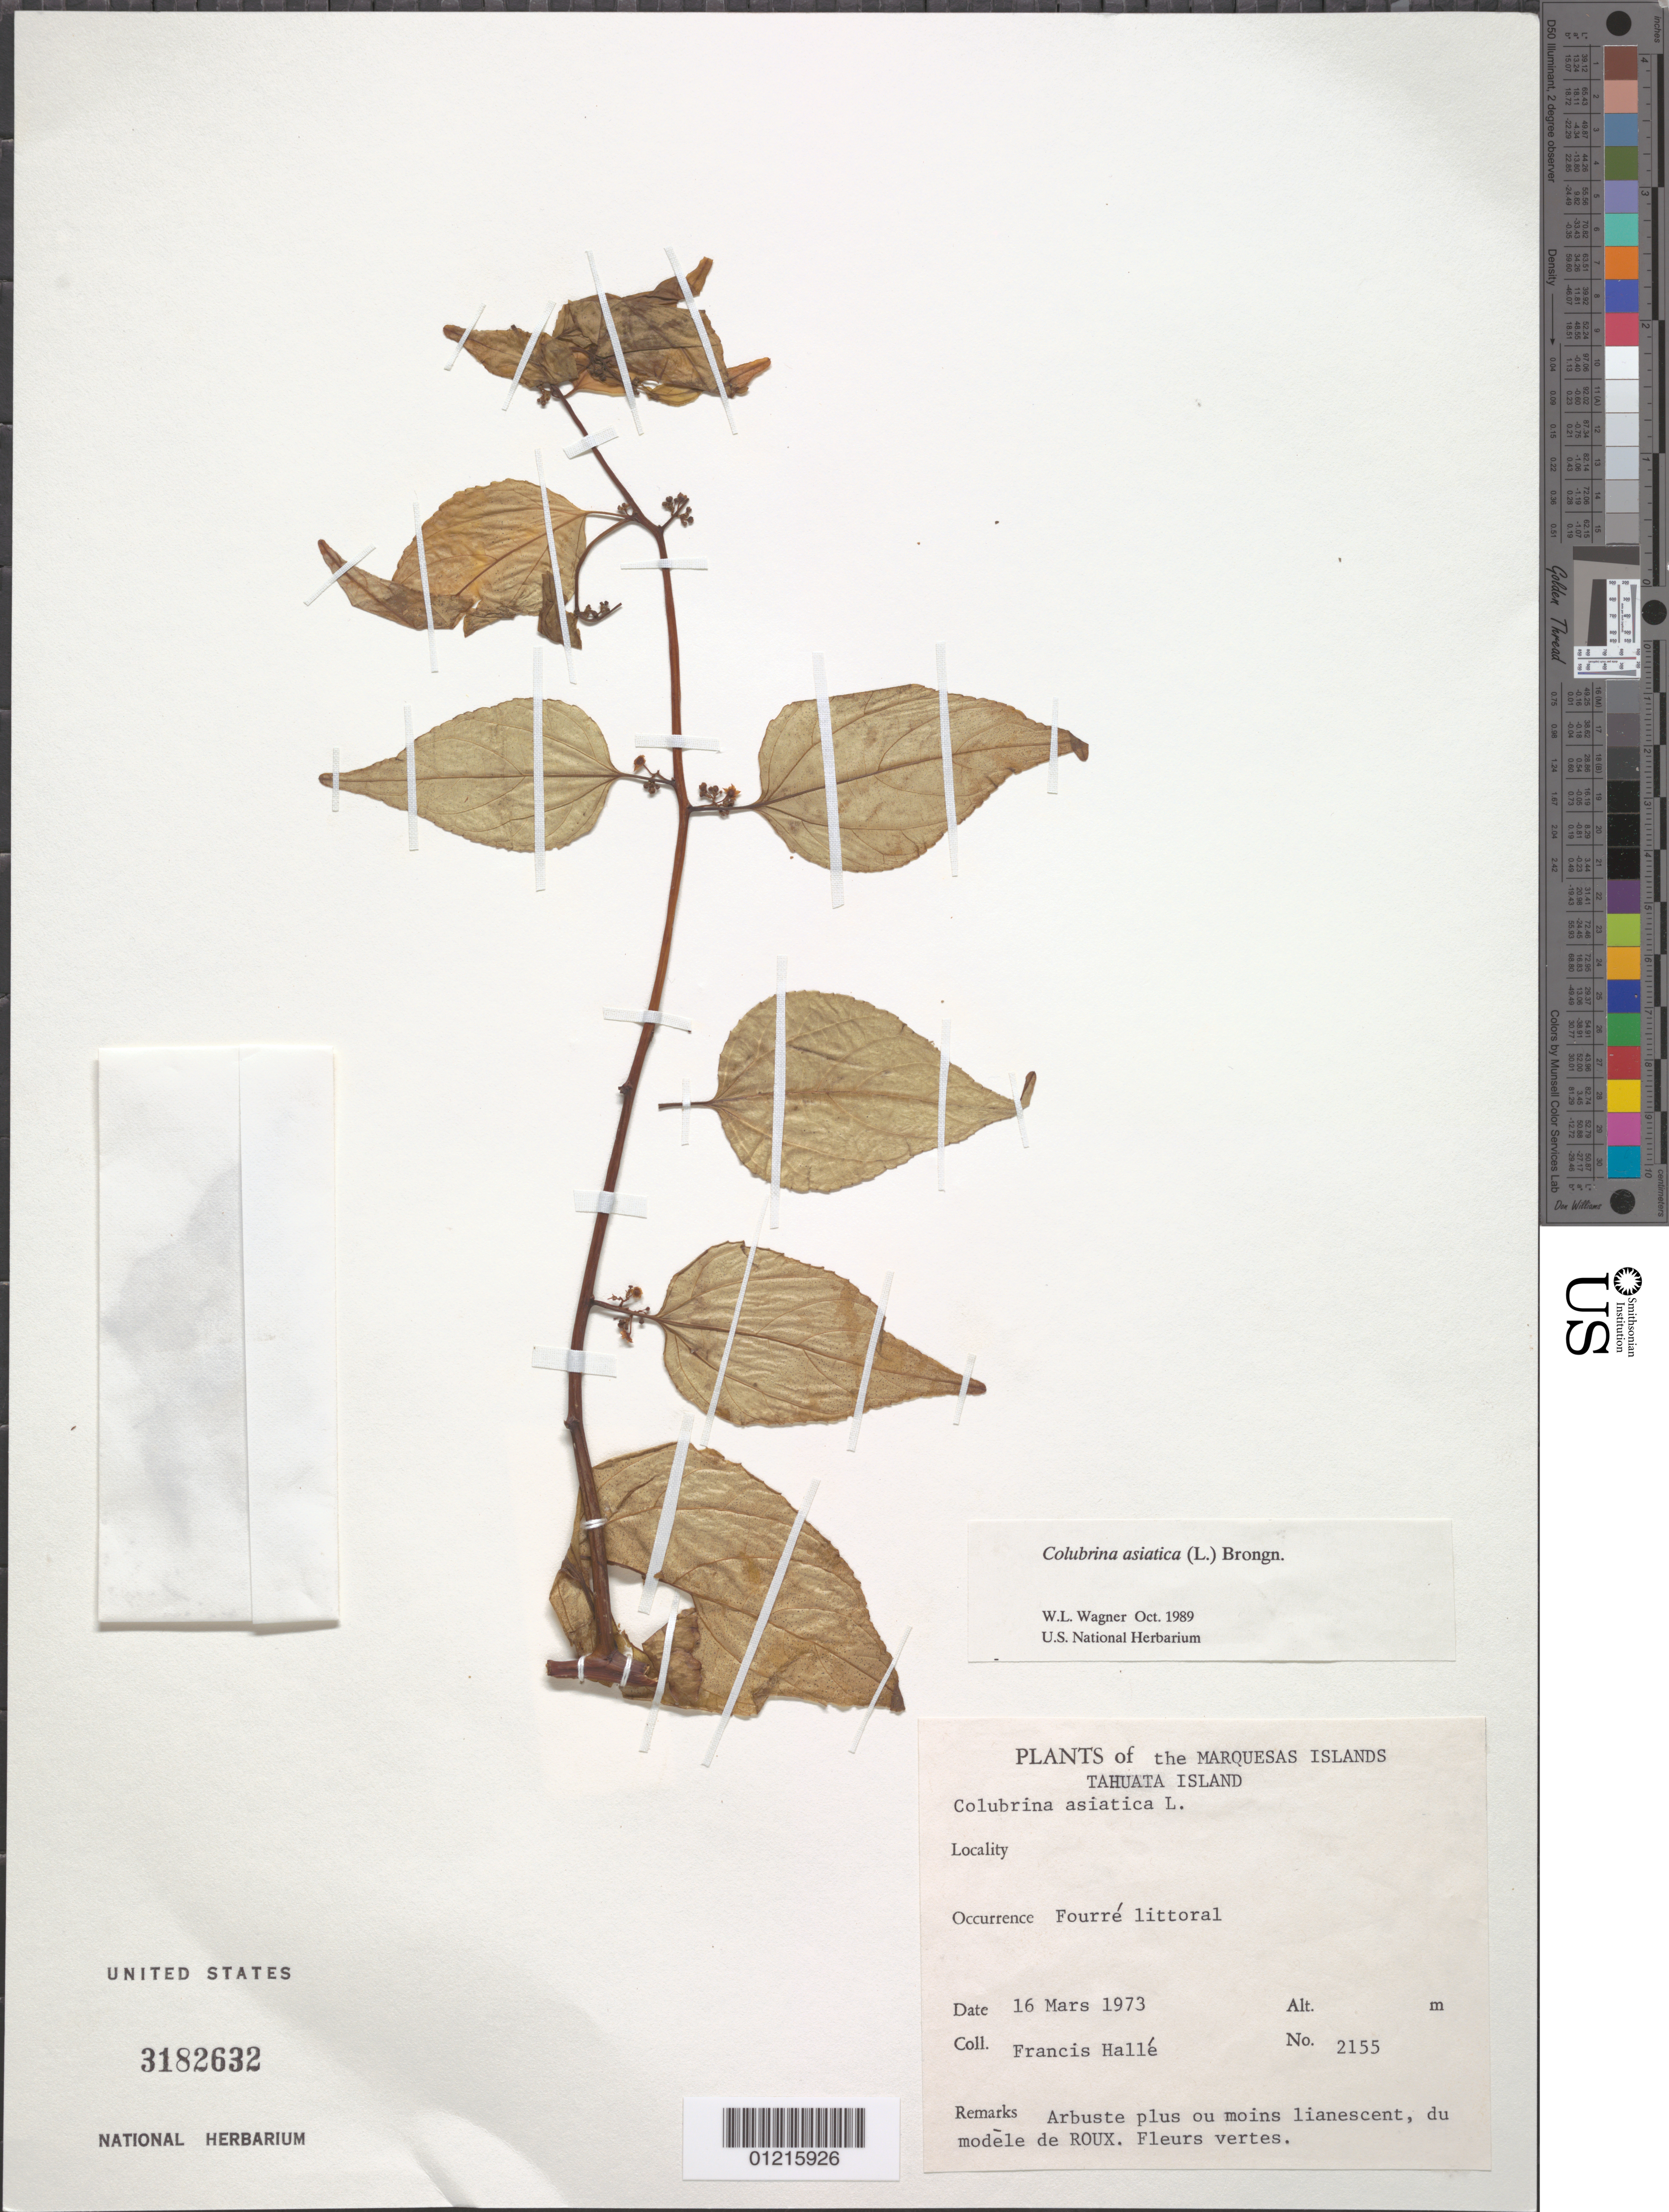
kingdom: Plantae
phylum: Tracheophyta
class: Magnoliopsida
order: Rosales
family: Rhamnaceae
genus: Colubrina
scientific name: Colubrina asiatica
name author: (L.) Brongn.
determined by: Wagner, W. L., (BOT), Smithsonian Institution - National Museum of Natural History (UNITED STATES)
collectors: F. Hallé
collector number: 2155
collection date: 1973-03-16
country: French Polynesia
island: Tahuata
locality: Fourré littoral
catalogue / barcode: US 3182632